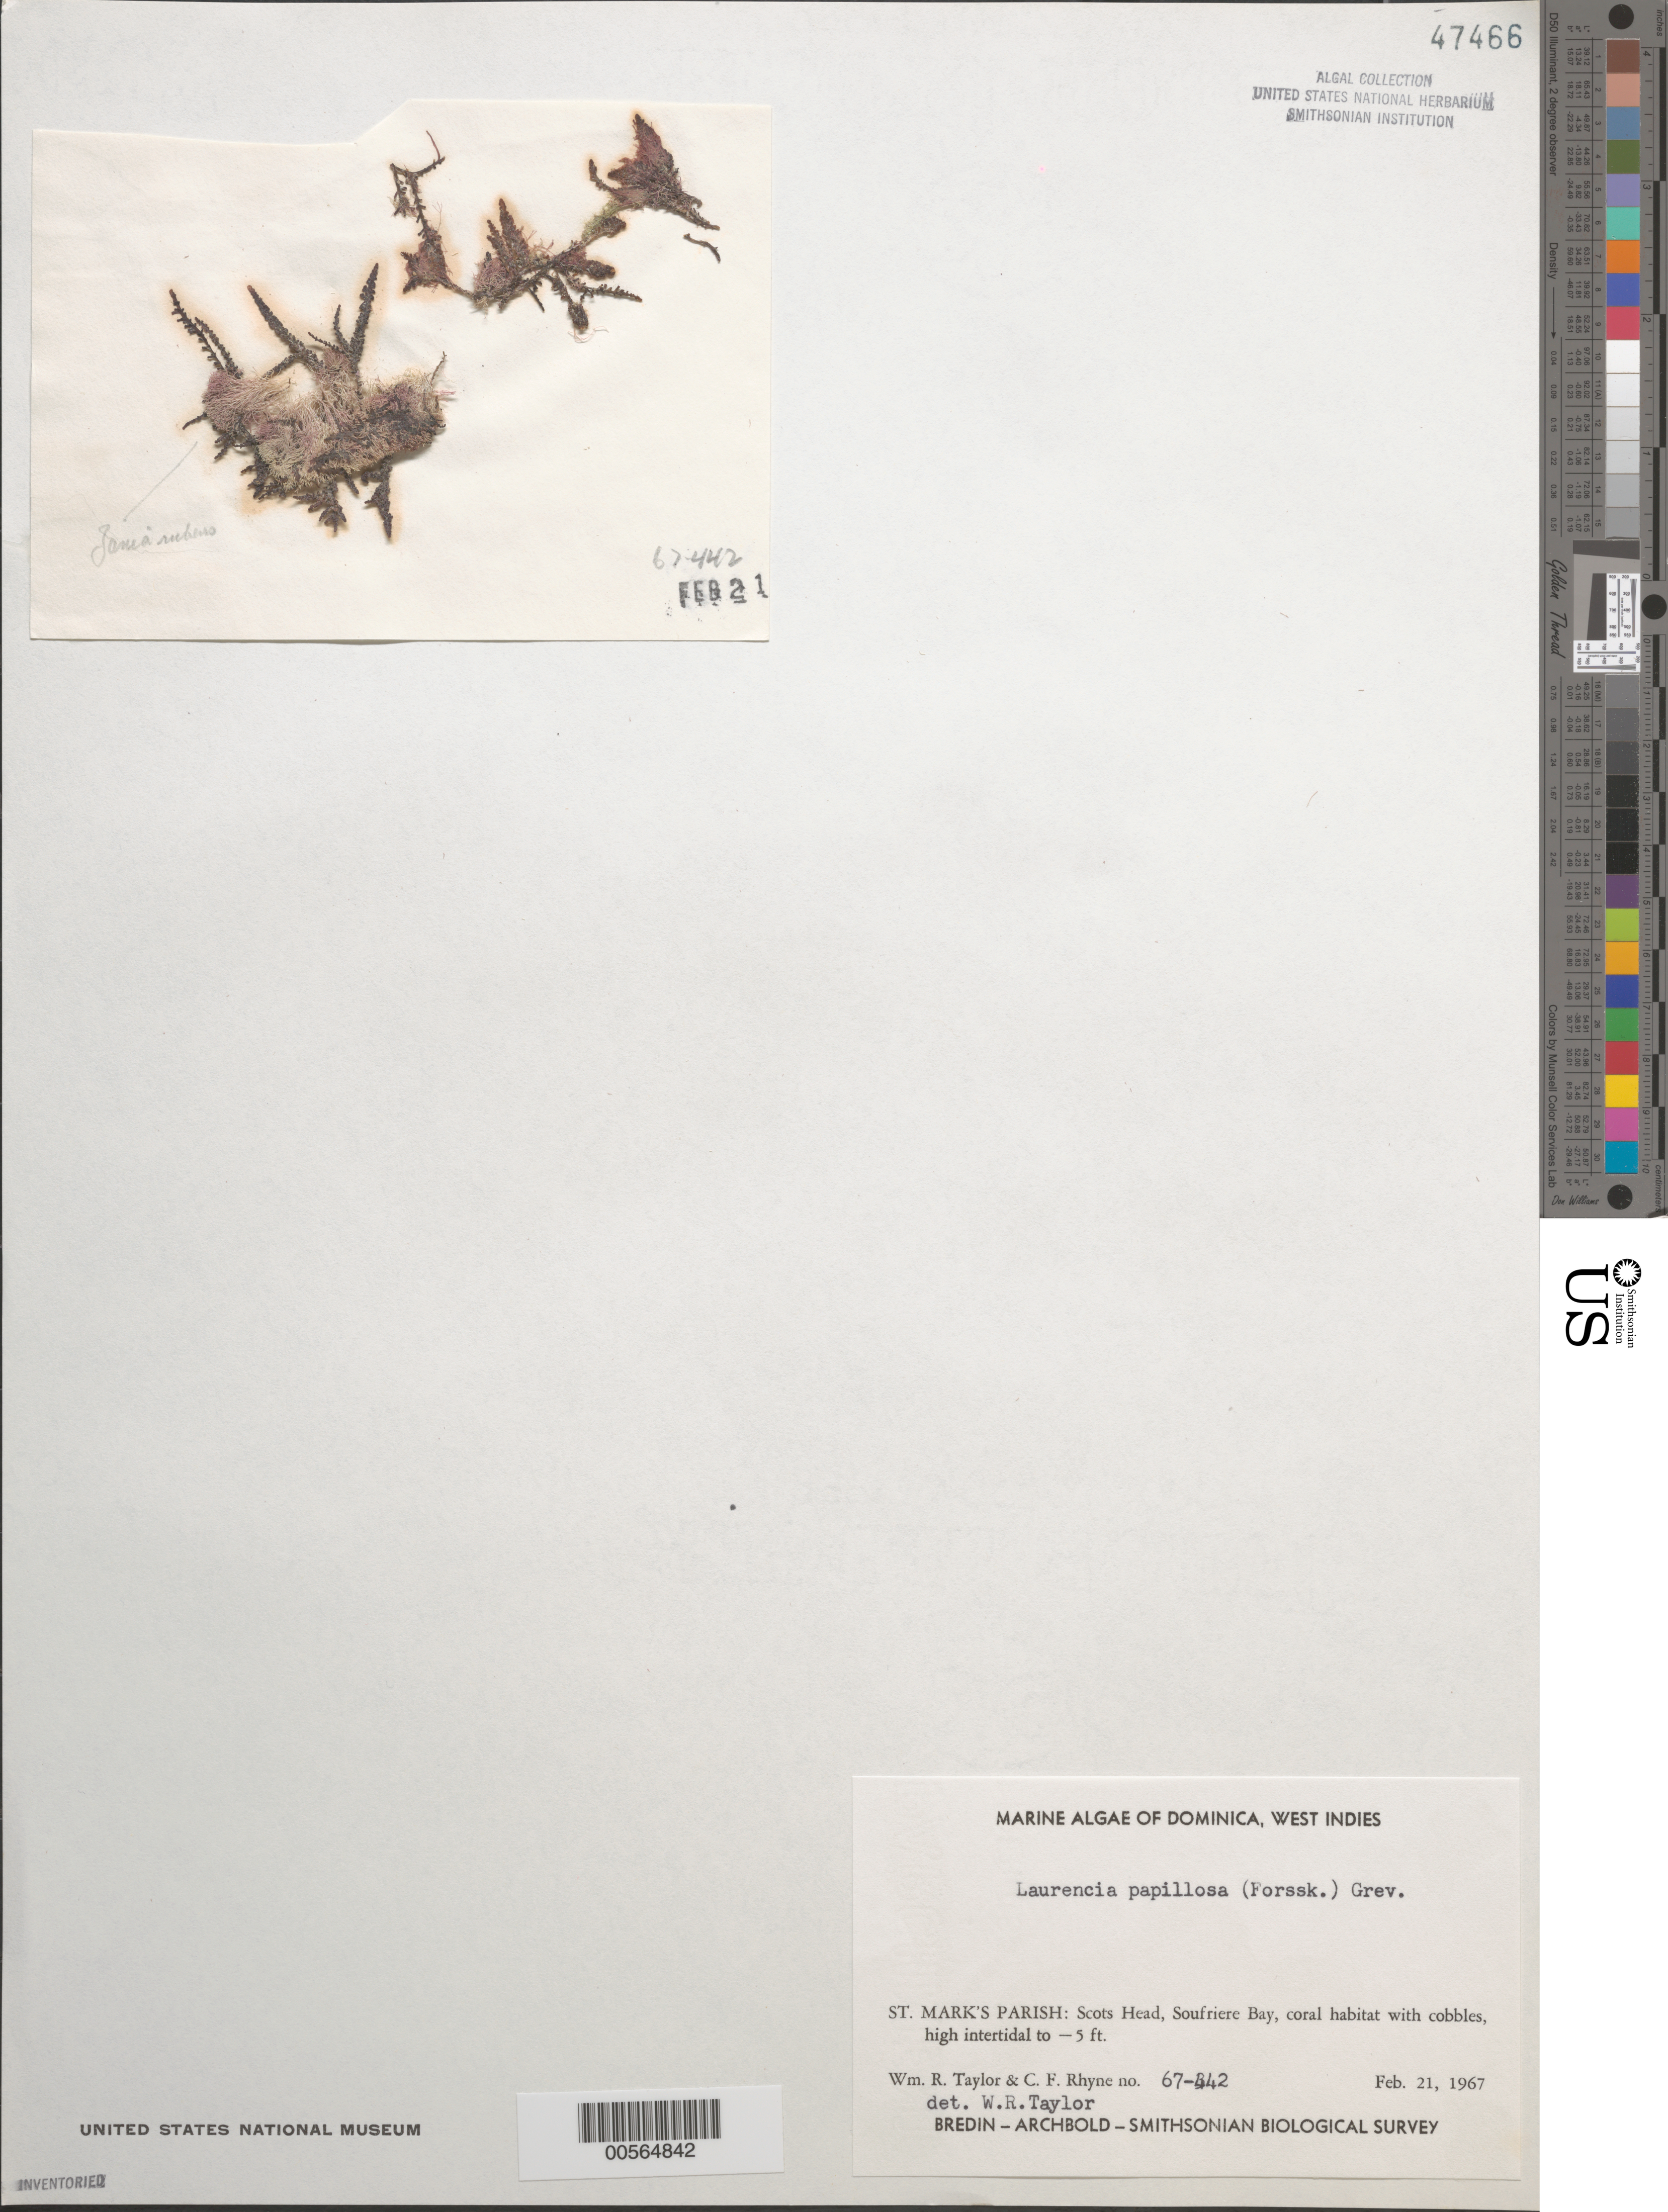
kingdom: Plantae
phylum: Rhodophyta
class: Florideophyceae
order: Ceramiales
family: Rhodomelaceae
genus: Palisada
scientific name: Palisada perforata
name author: (Bory) K.W. Nam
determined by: Algae name updating Project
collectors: W. R. Taylor & C. Rhyne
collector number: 67-442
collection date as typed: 21 Feb 1967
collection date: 1967-02-21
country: Dominica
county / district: St. Mark's Parish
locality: Scots Head, Soufriere Bay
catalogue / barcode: US 47466